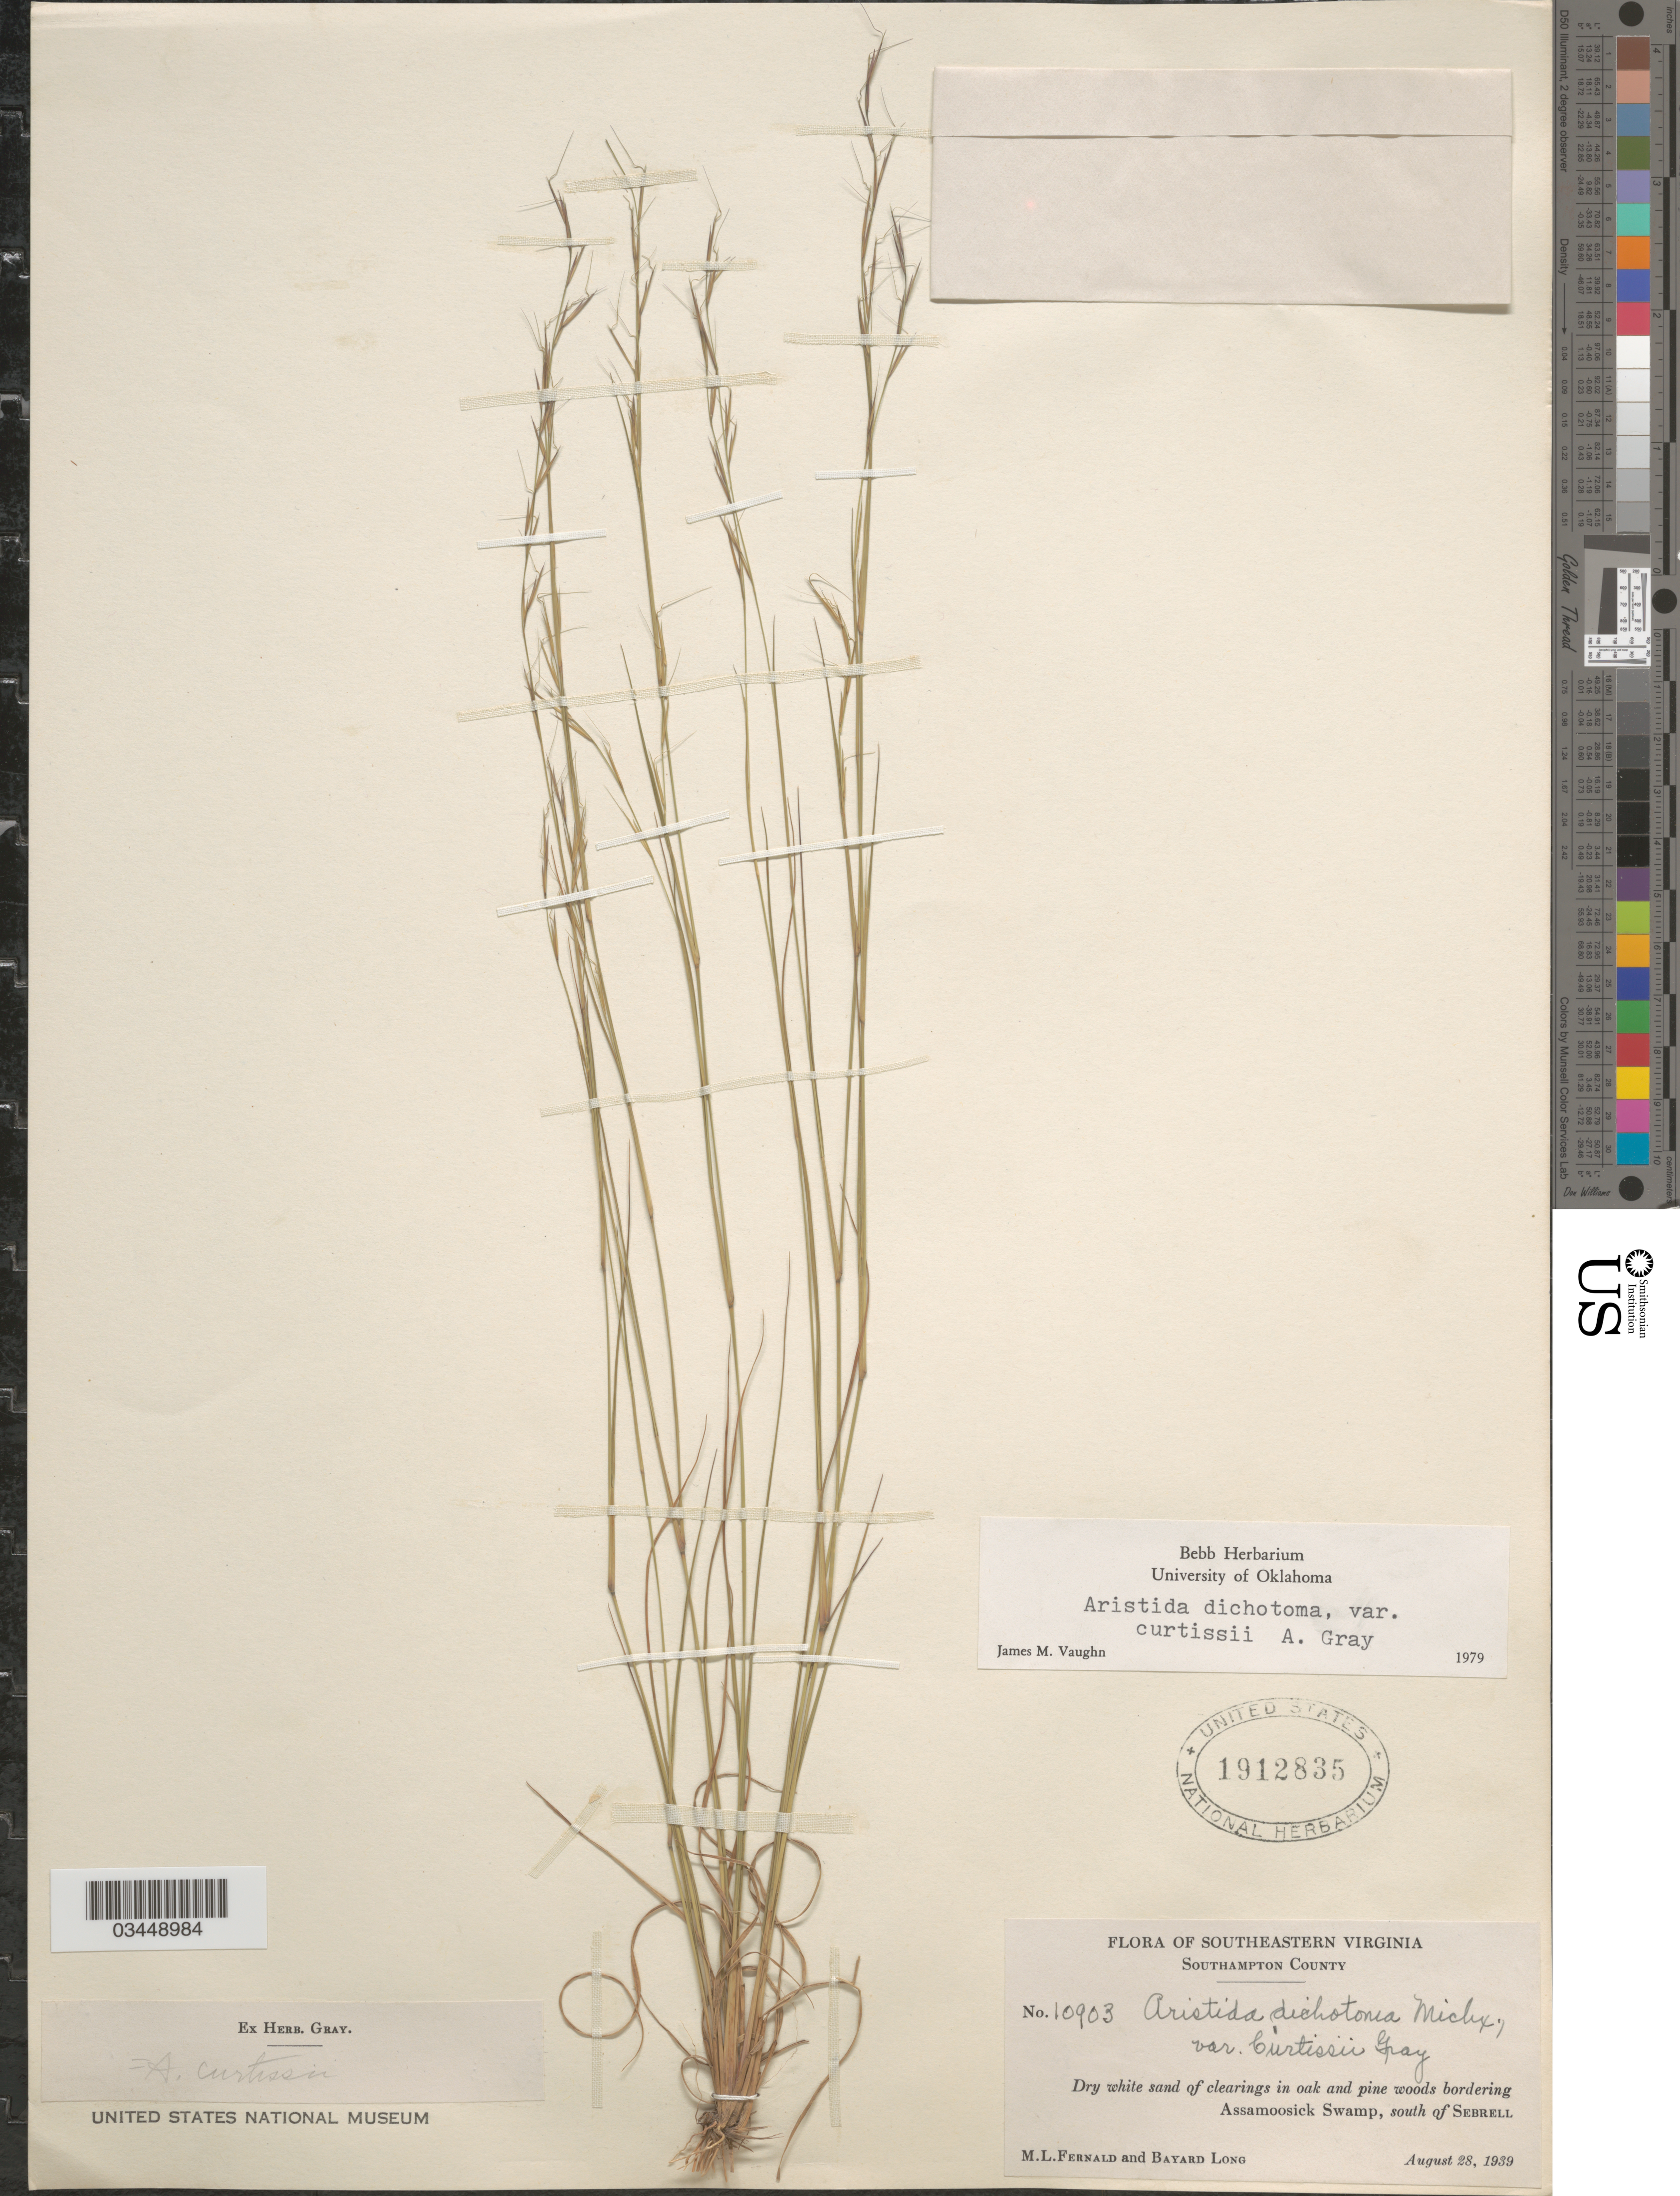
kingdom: Plantae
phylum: Tracheophyta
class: Liliopsida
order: Poales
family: Poaceae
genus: Aristida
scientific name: Aristida dichotoma var. curtisii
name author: A. Gray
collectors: M. L. Fernald & B. Long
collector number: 10903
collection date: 1939-08-28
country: United States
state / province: Virginia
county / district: Southampton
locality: Southeastern Virginia. Southampton County. Dry white sand of clearings in oak pine woods borderimg Assamoosick Swamp, south of Sebrell.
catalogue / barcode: US 1912835